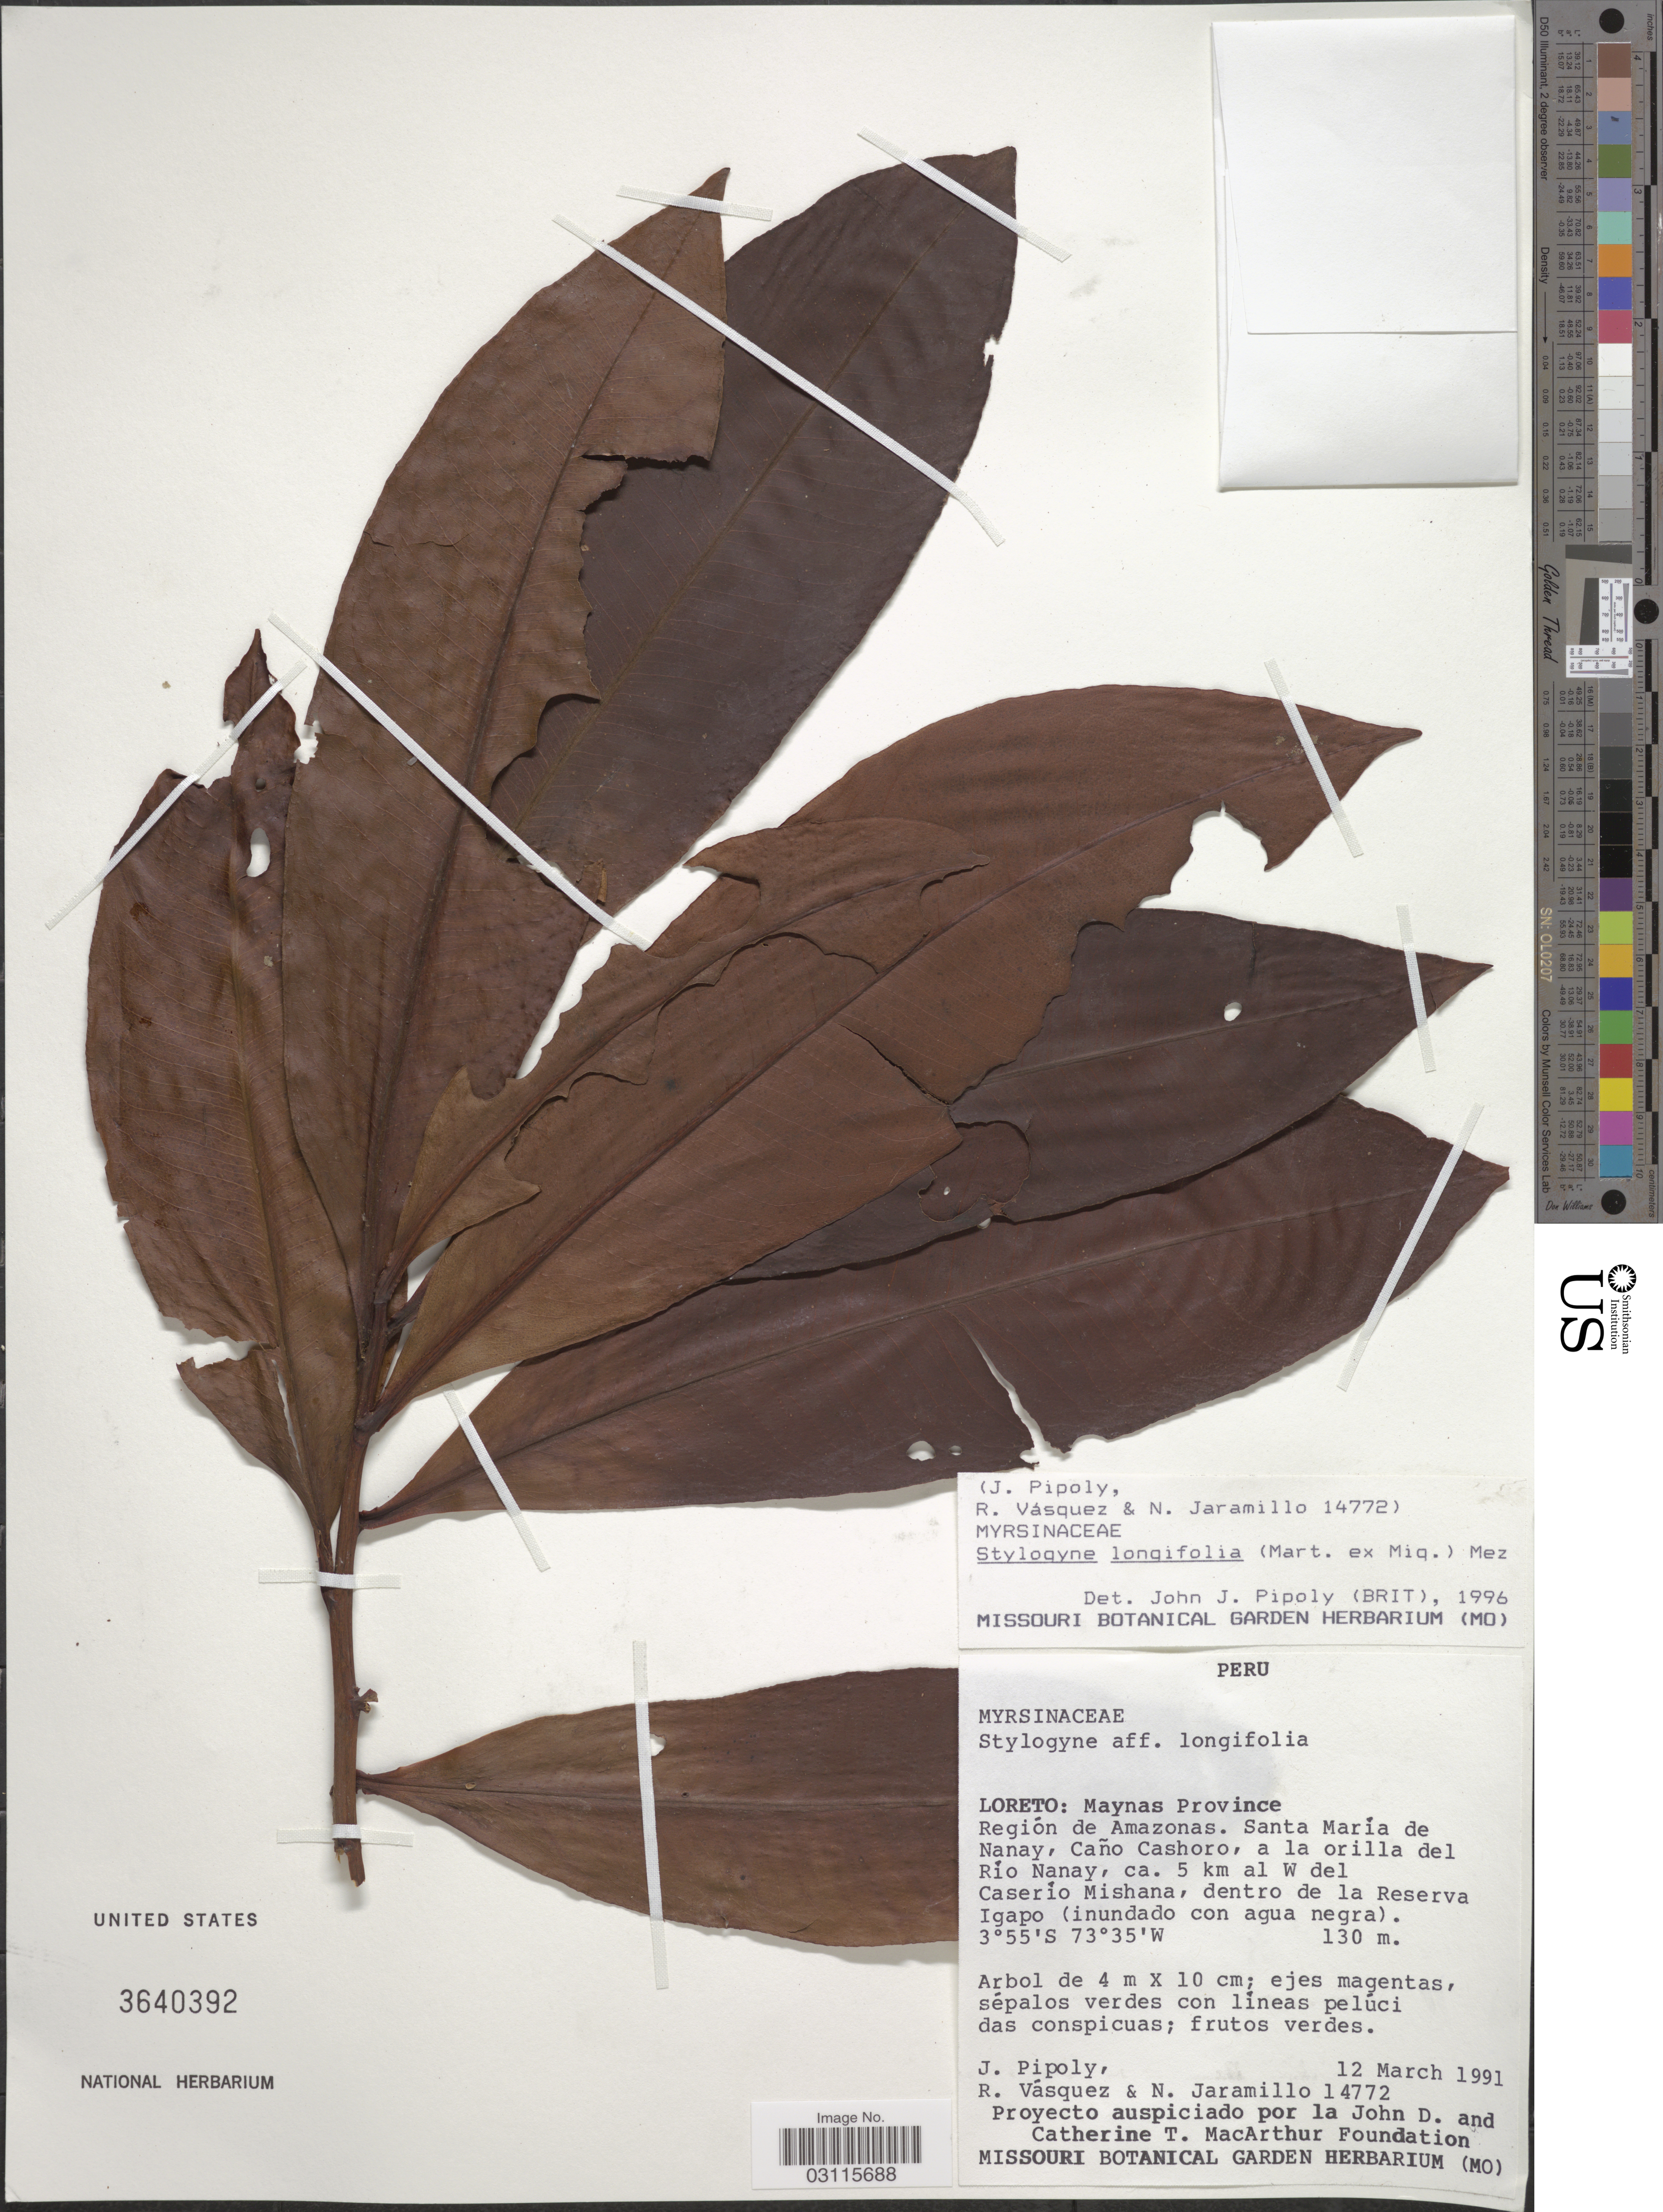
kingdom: Plantae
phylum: Tracheophyta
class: Magnoliopsida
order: Ericales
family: Primulaceae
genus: Stylogyne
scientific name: Stylogyne longifolia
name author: Mez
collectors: J. J. Pipoly, R. Vásquez & N. Jaramillo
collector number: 14772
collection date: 1991-03-12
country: Peru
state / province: Loreto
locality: Maynas Province. Región de Amazonas. Santa María de Nanay, Caño Cashoro, a la orilla del Río Nanay, ca. 5 km al W del Caserío Mishana, dentro de la Reserva Igapo (inundado con agua negra).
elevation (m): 130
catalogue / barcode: US 3640392